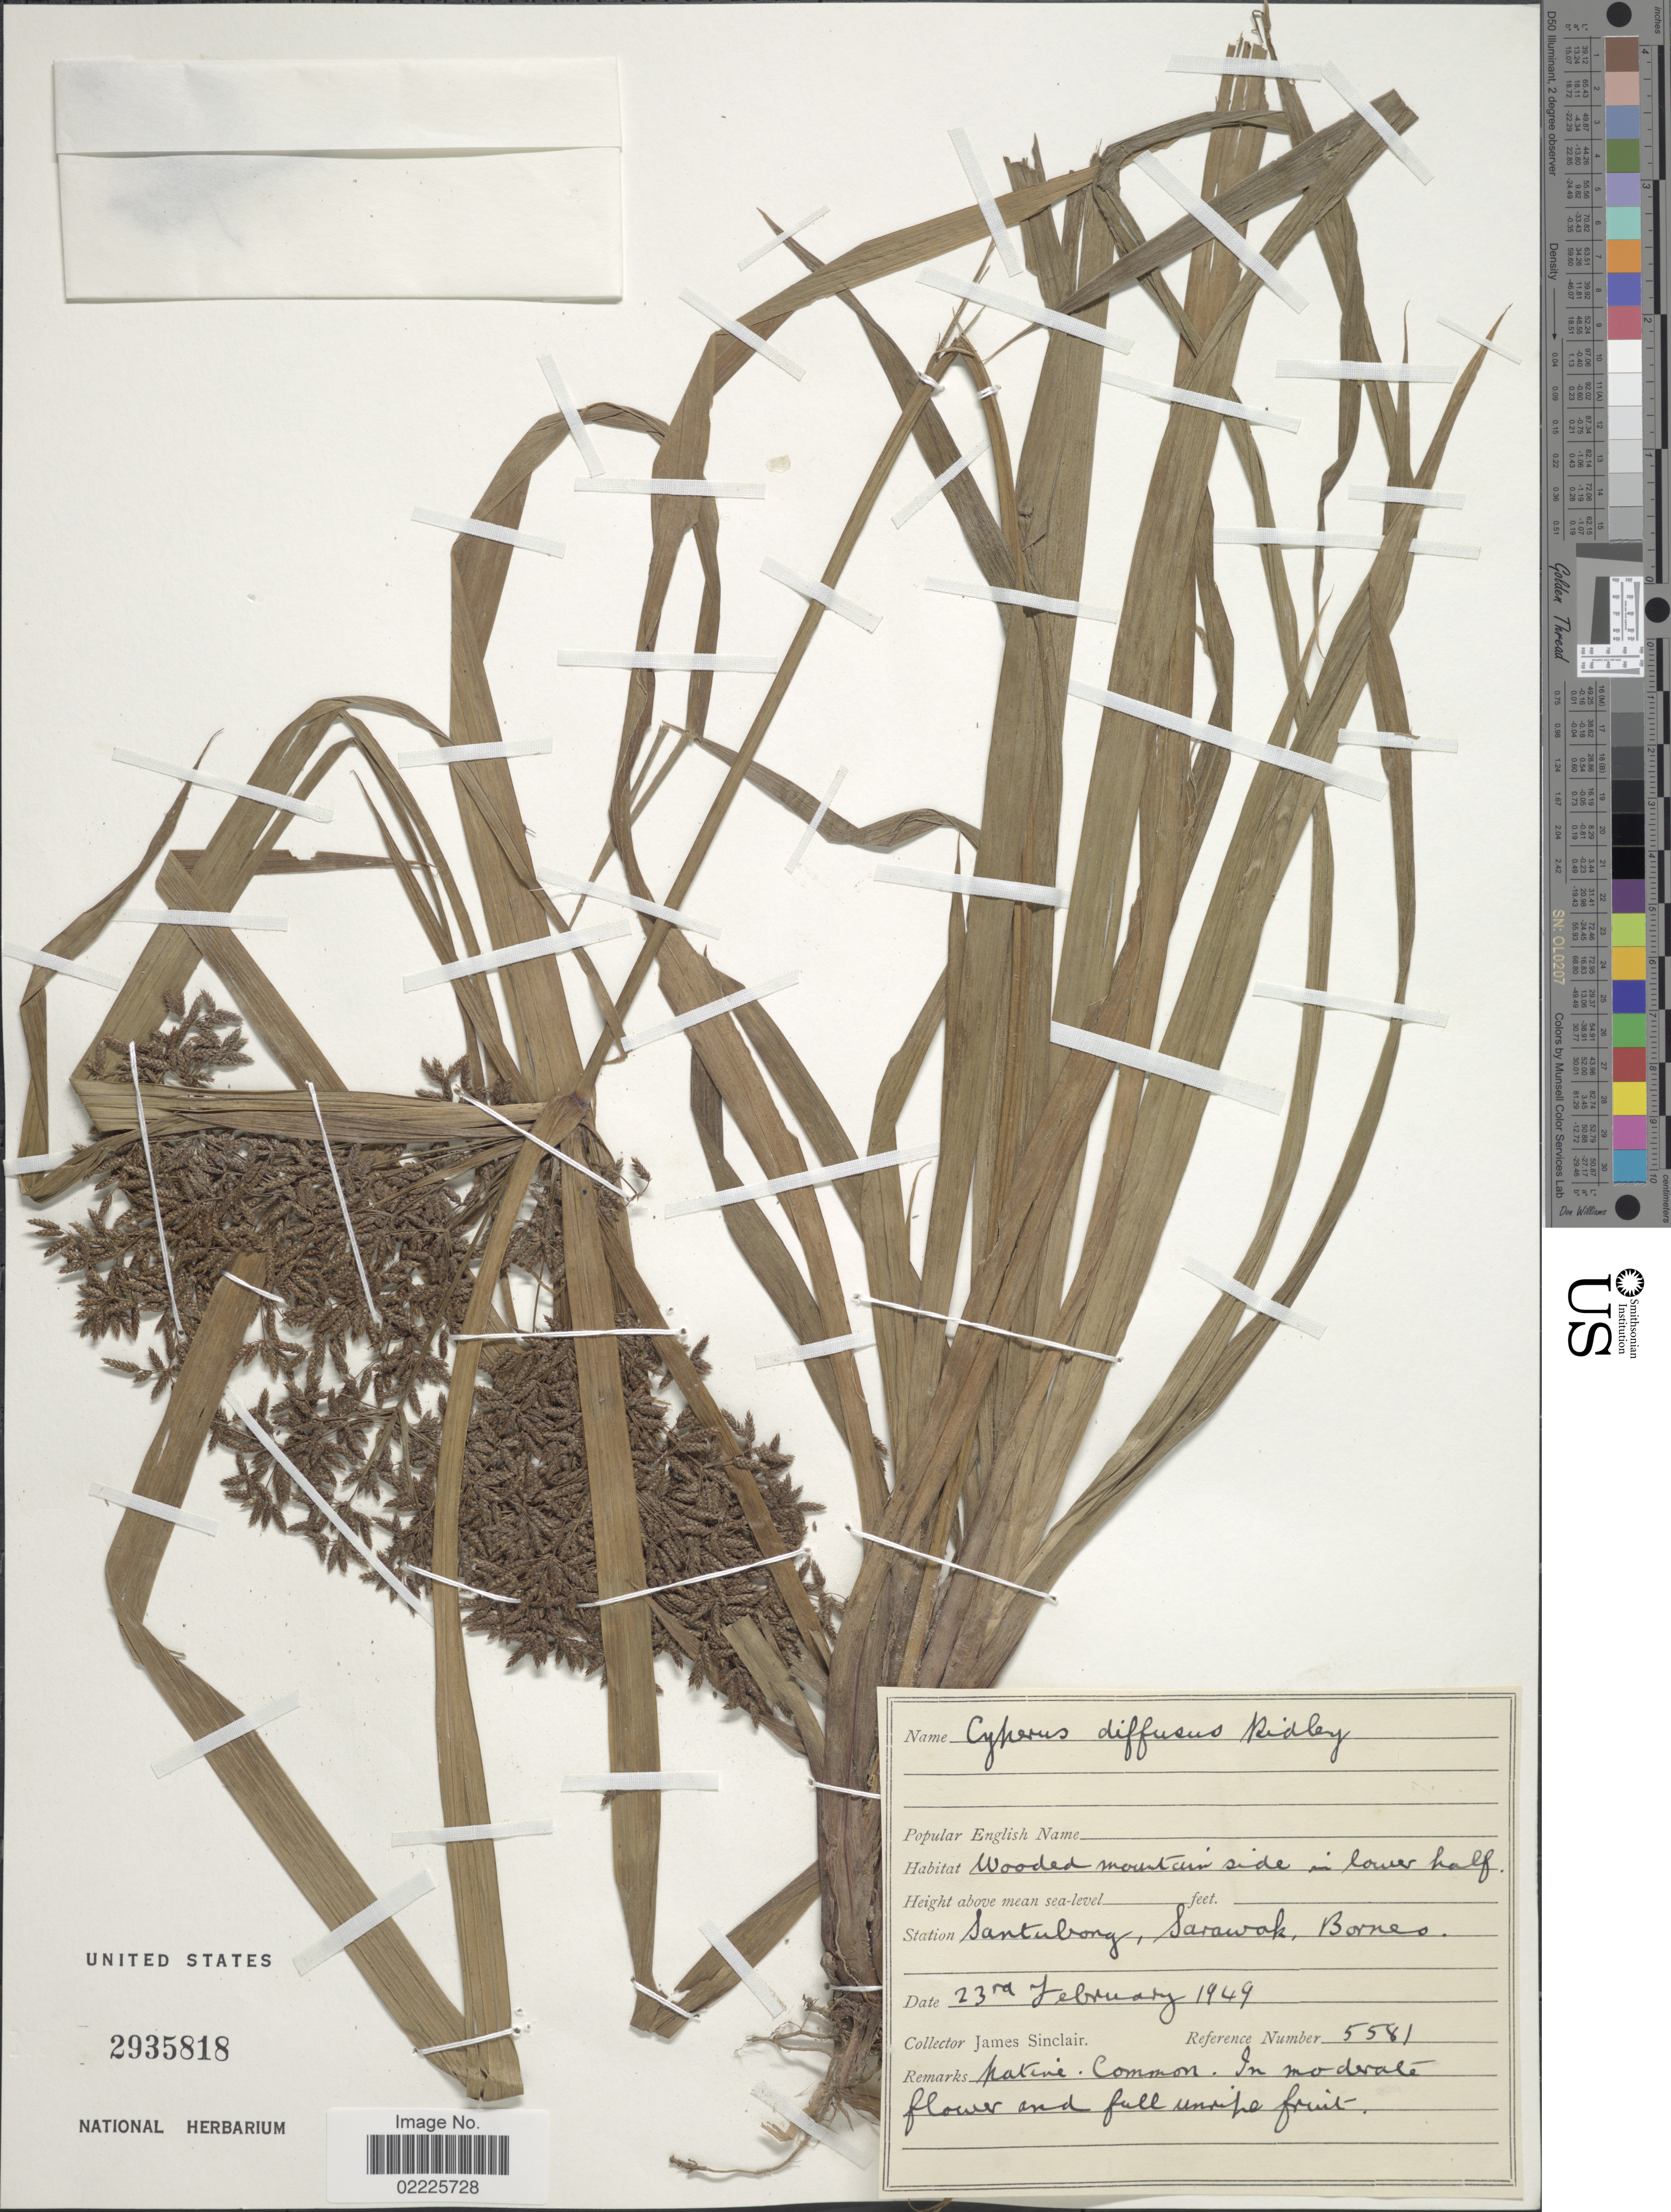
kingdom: Plantae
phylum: Tracheophyta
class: Liliopsida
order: Poales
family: Cyperaceae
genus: Cyperus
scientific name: Cyperus diffusus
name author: Vahl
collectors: J. Sinclair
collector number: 5581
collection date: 1949-02-23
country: Malaysia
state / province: Sarawak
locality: Santubong, Borneo, wooded mountain side in lower half.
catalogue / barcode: US 2935818